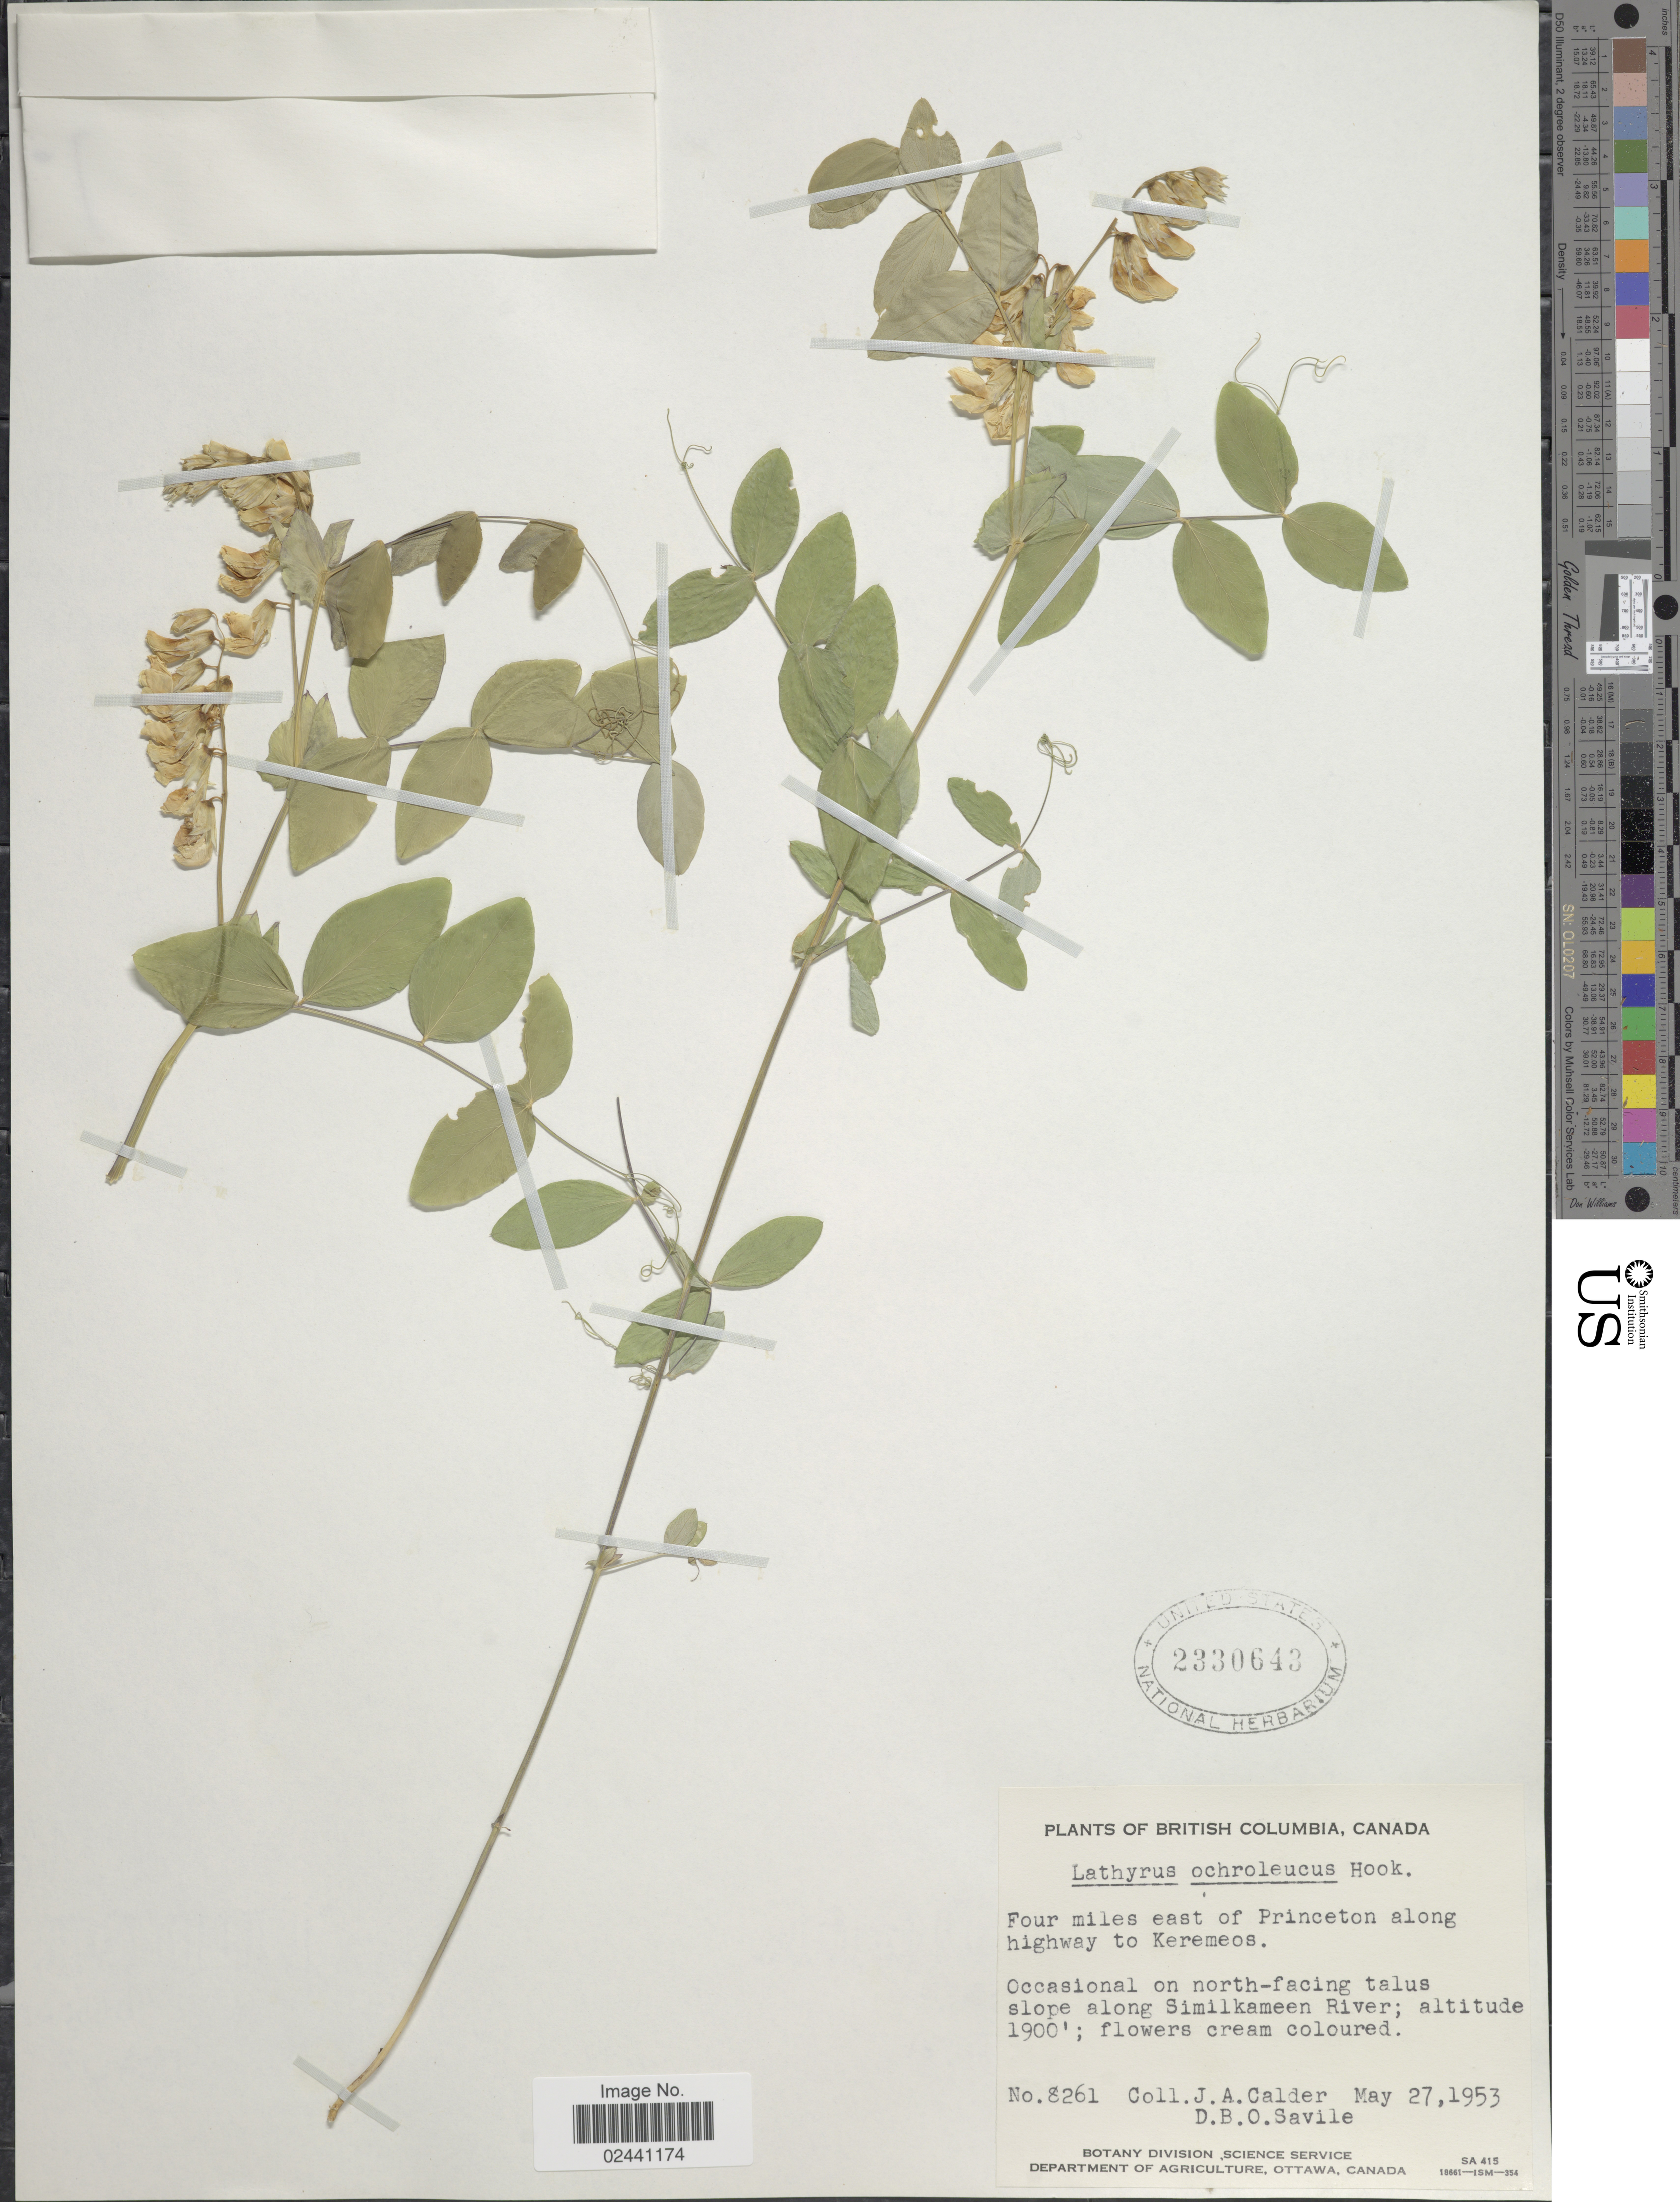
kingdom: Plantae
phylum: Tracheophyta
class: Magnoliopsida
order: Fabales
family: Fabaceae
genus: Lathyrus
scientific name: Lathyrus ochroleucus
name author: Hook.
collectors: J. A. Calder & D. Savile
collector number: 8261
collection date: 1953-05-27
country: Canada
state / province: British Columbia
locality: Four miles east of Princeton along highway to Keremeos, Occasional on north-facing talus slope along Similkameen River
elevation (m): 579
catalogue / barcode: US 2330643